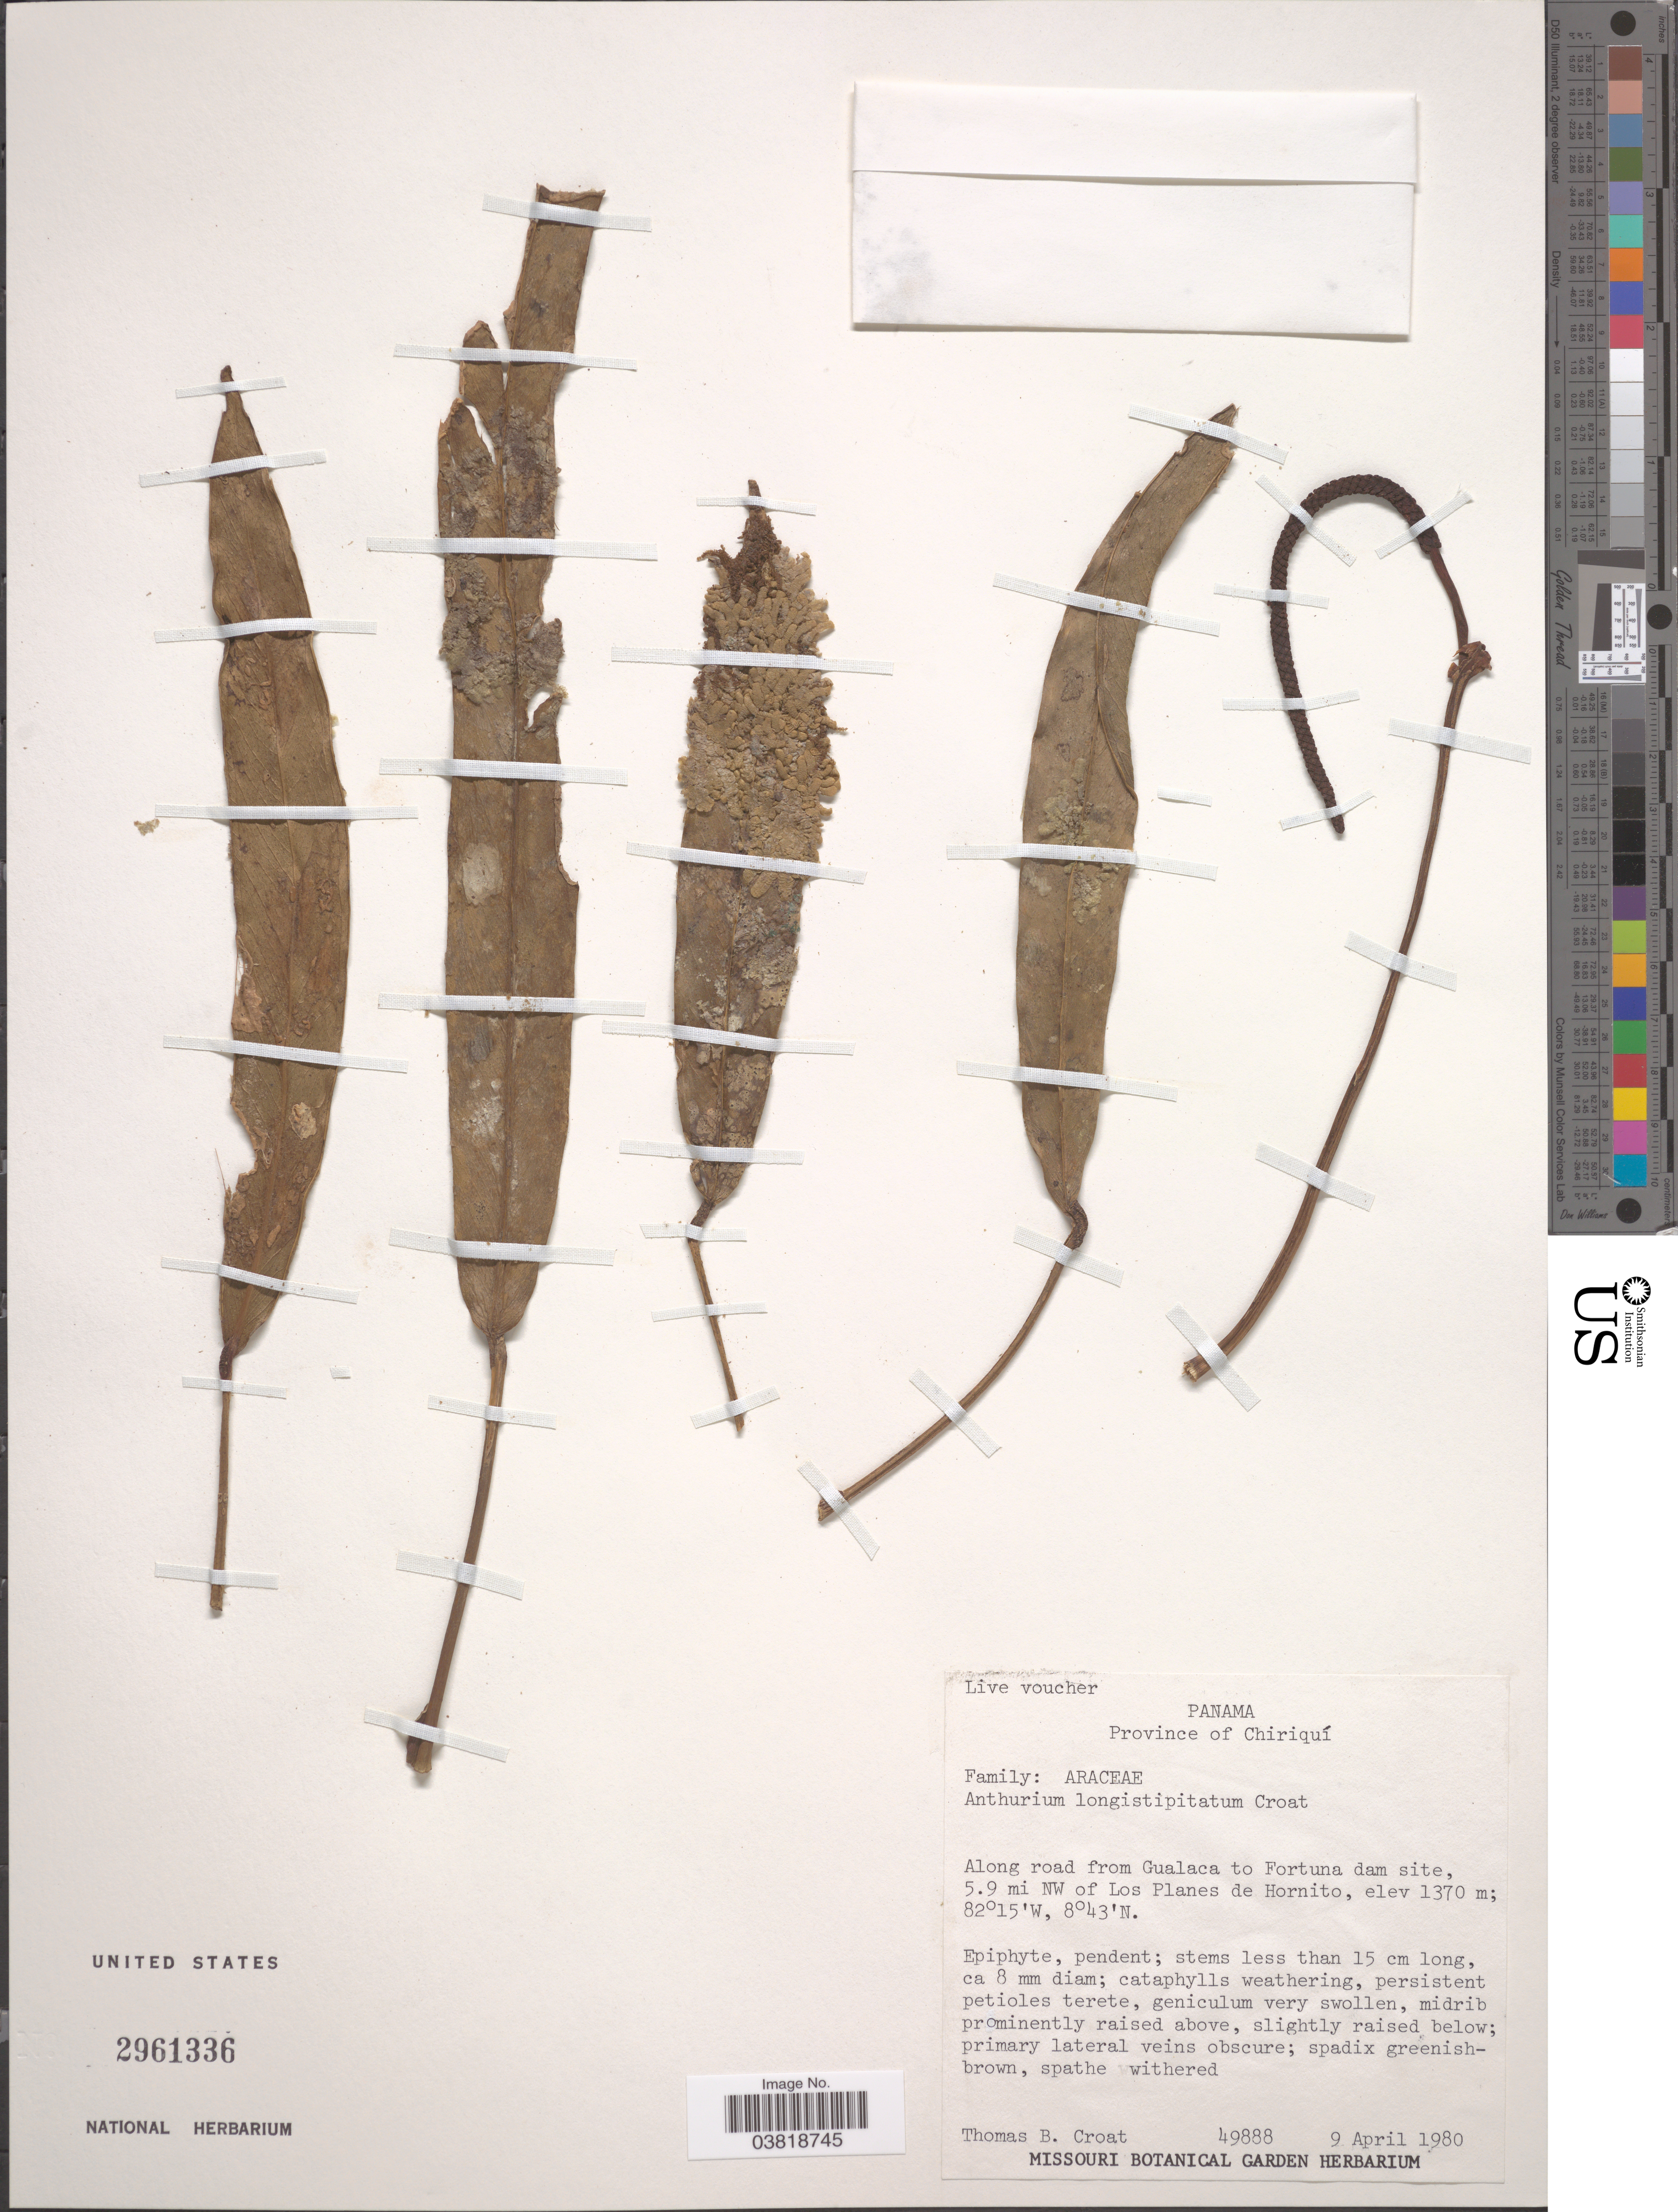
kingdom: Plantae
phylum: Tracheophyta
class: Liliopsida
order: Alismatales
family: Araceae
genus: Anthurium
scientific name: Anthurium longistipitatum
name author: Croat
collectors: T. B. Croat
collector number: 49888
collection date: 1980-04-09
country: Panama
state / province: Chiriqui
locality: Along road from Gualaca to Fortuna dam site, 5.9 mi NW of Los Planes de Hornito.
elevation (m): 1370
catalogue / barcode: US 2961336